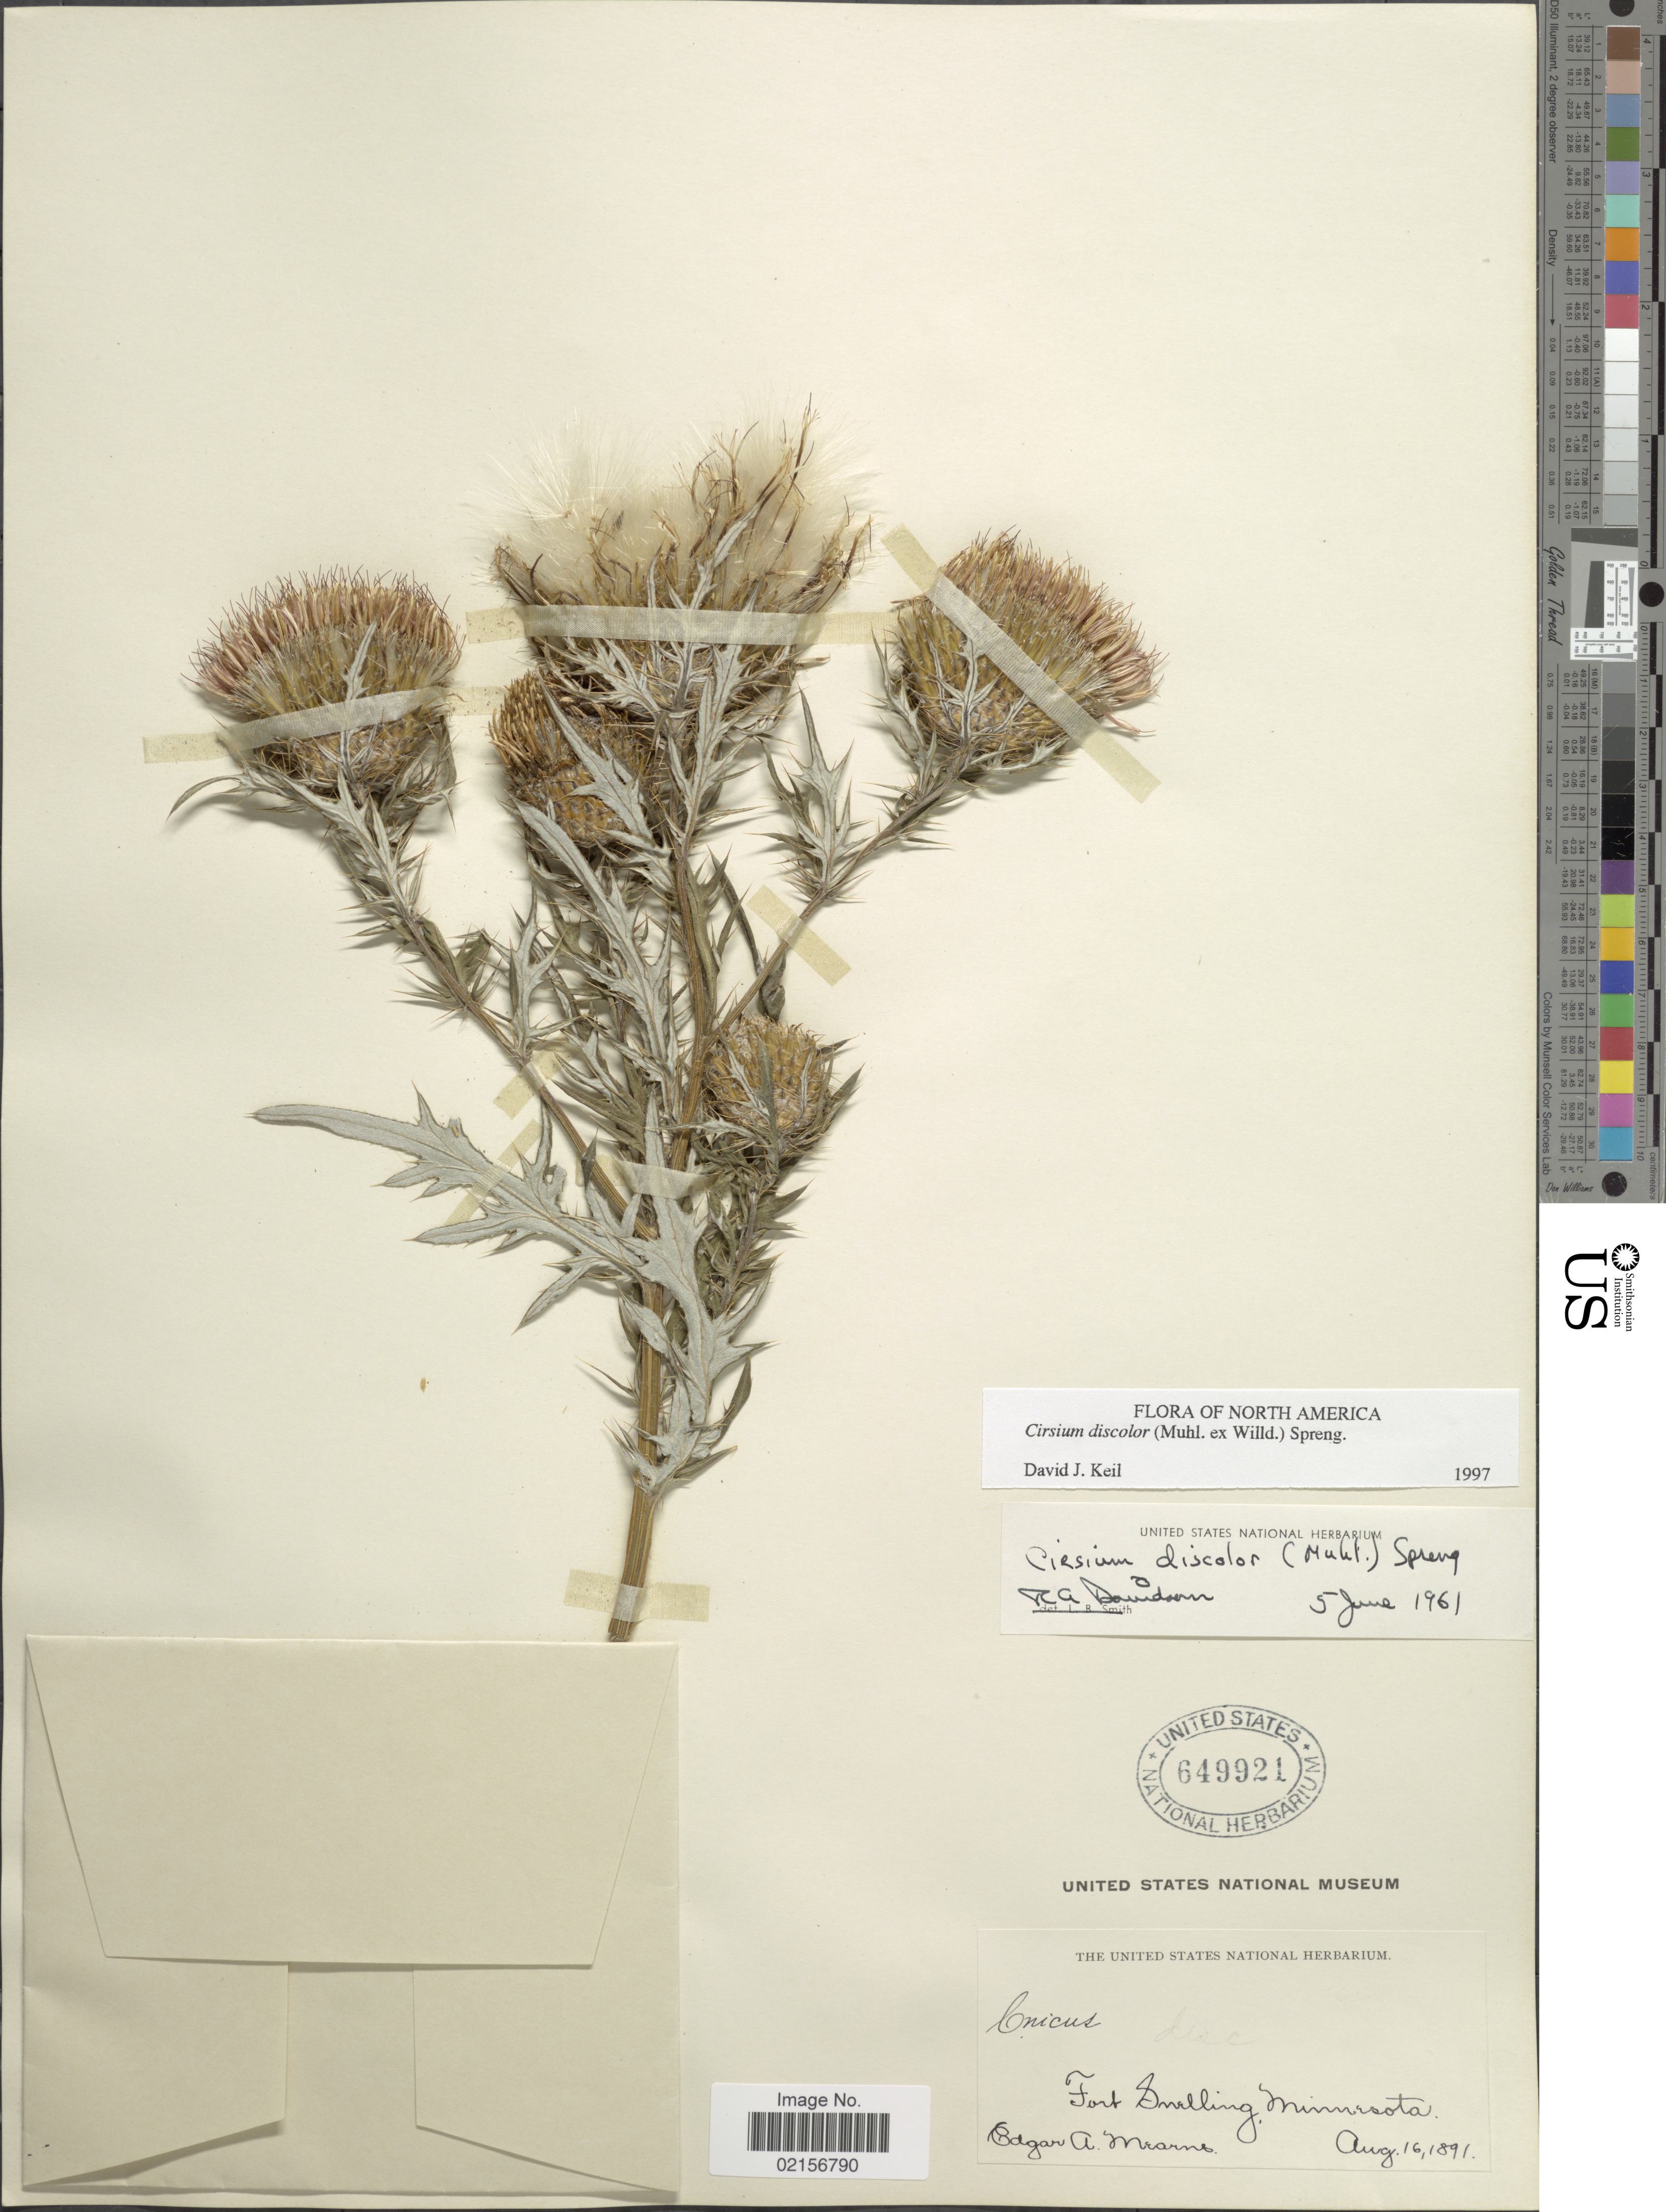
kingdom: Plantae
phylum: Tracheophyta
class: Magnoliopsida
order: Asterales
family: Asteraceae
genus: Cirsium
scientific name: Cirsium discolor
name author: (Muhl. ex Willd.) Spreng.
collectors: E. A. Mearns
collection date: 1891-08-16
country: United States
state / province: Minnesota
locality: Fort Snelling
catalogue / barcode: US 649921